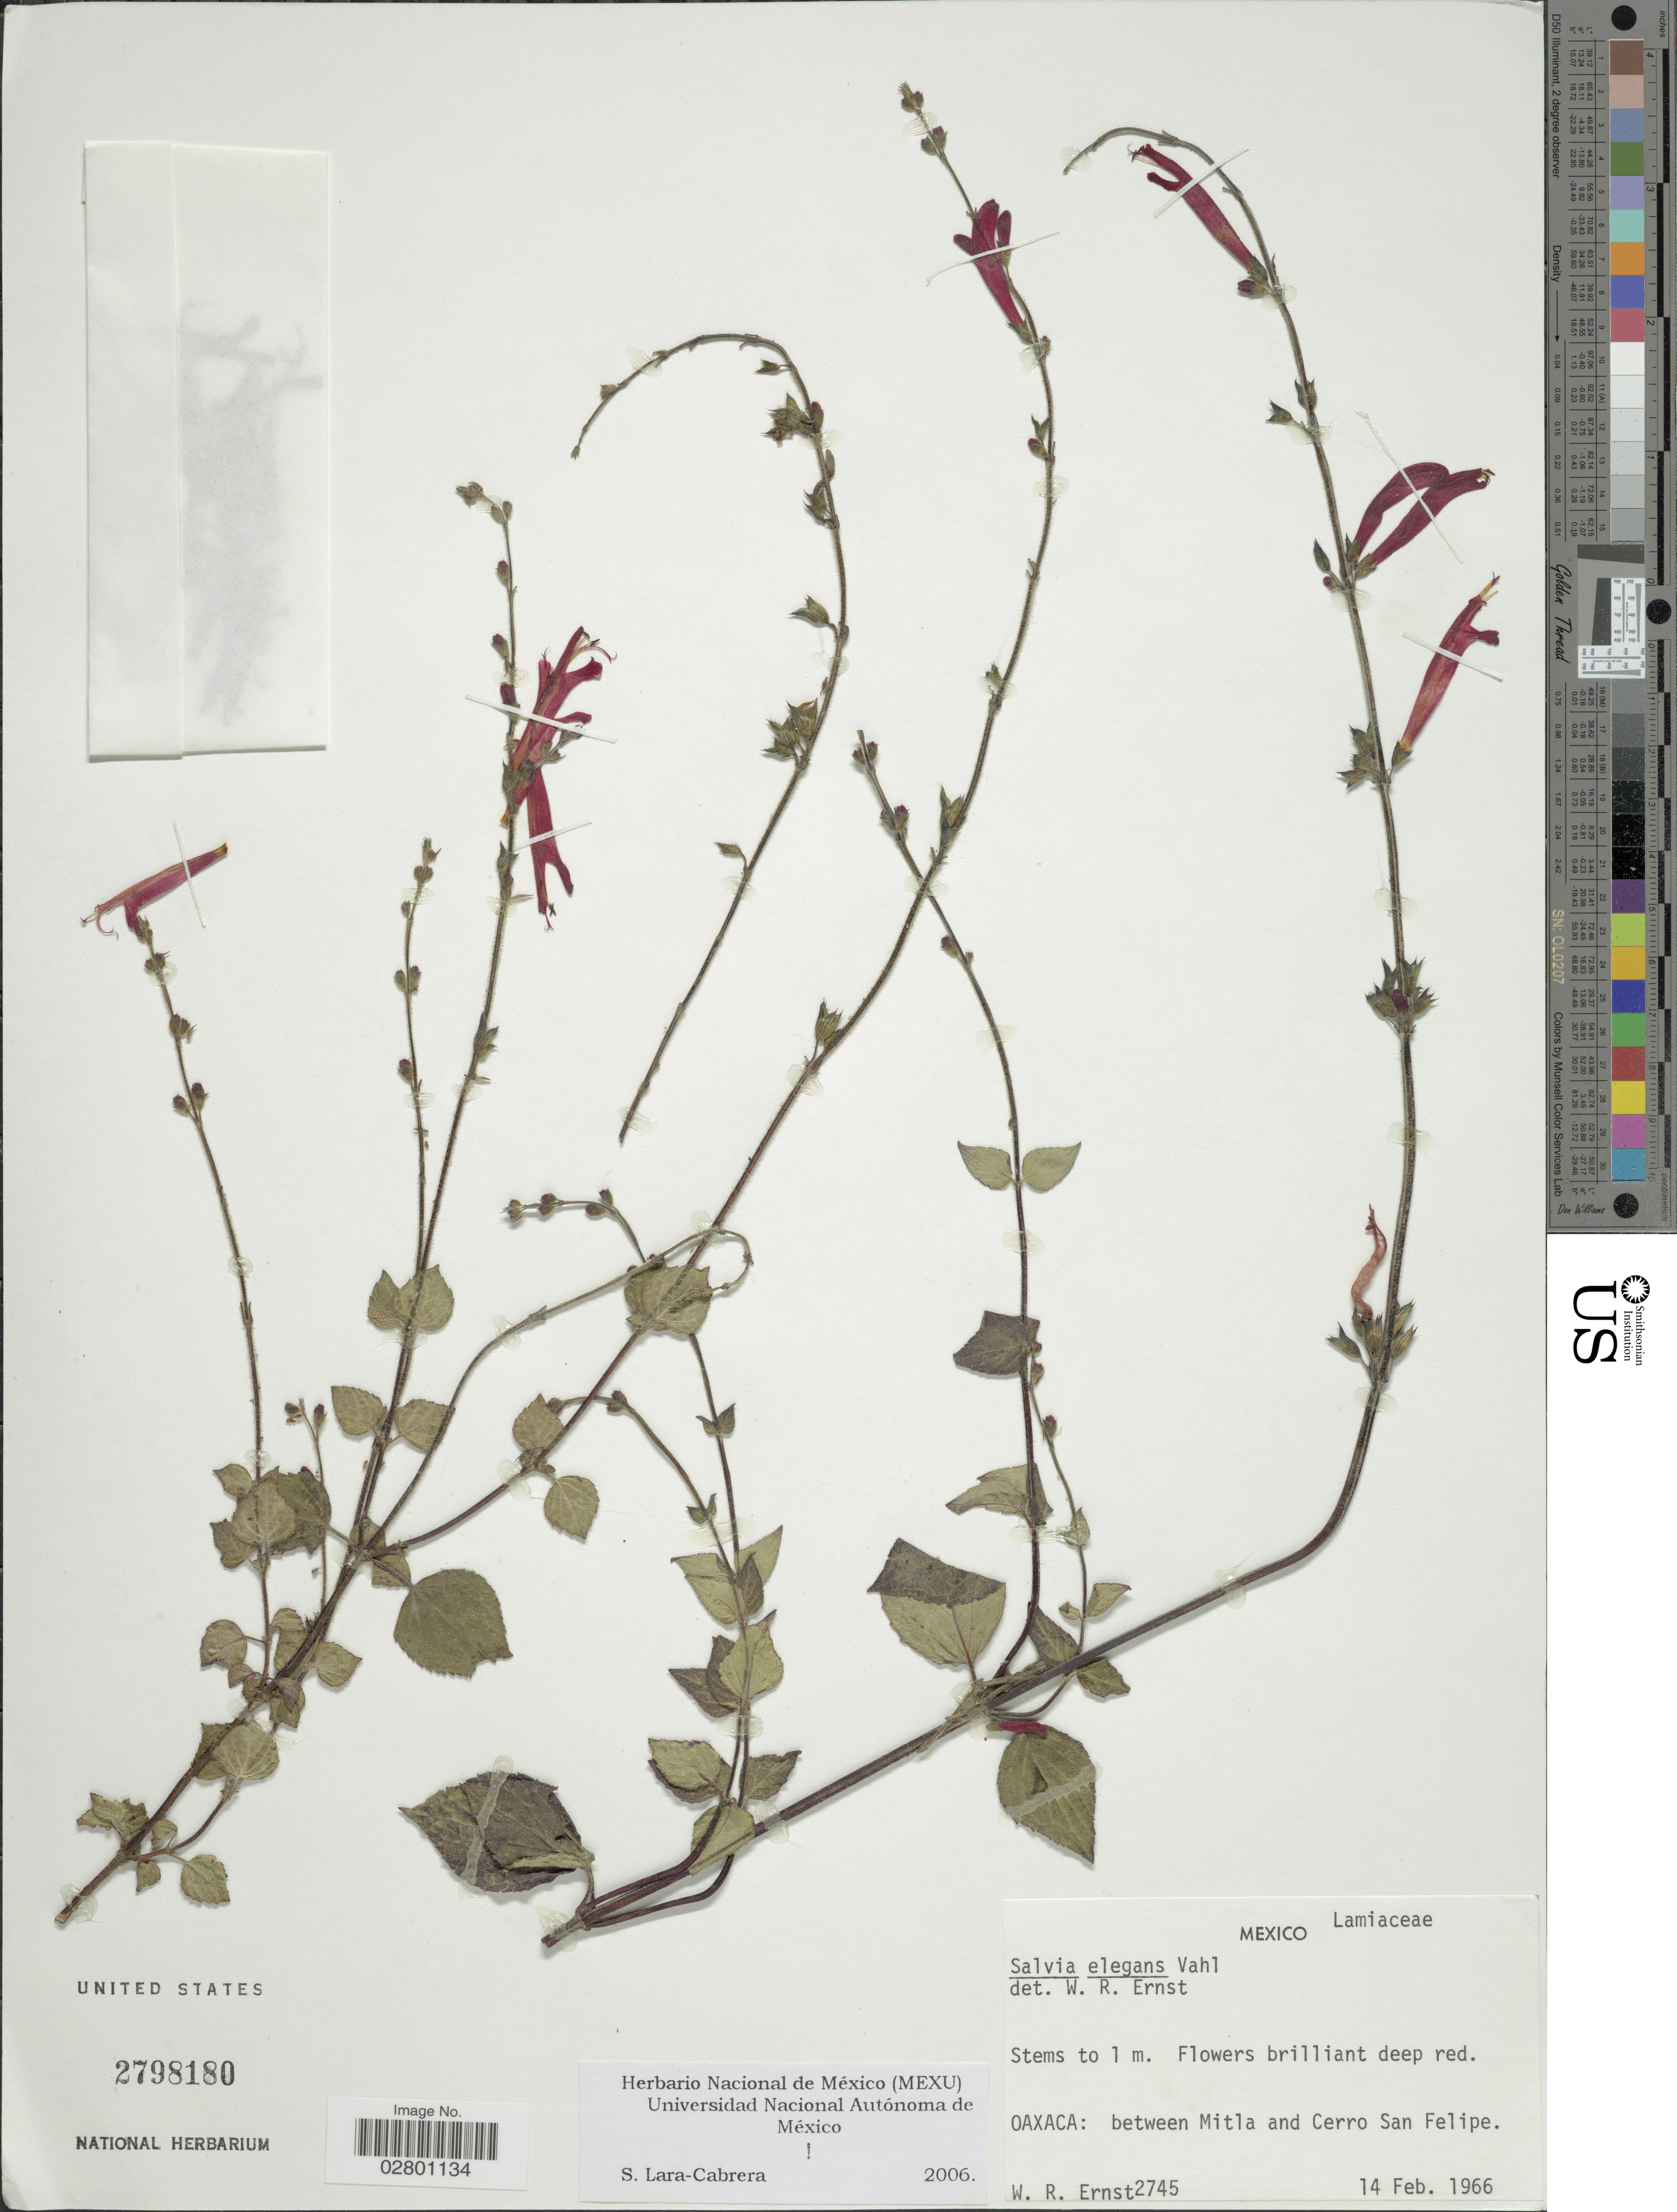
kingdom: Plantae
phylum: Tracheophyta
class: Magnoliopsida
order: Lamiales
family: Lamiaceae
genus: Salvia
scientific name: Salvia elegans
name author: Vahl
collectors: W. R. Ernst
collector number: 2745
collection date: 1966-02-14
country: Mexico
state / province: Oaxaca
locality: Between Mitla and Cerro San Felipe.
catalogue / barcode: US 2798180